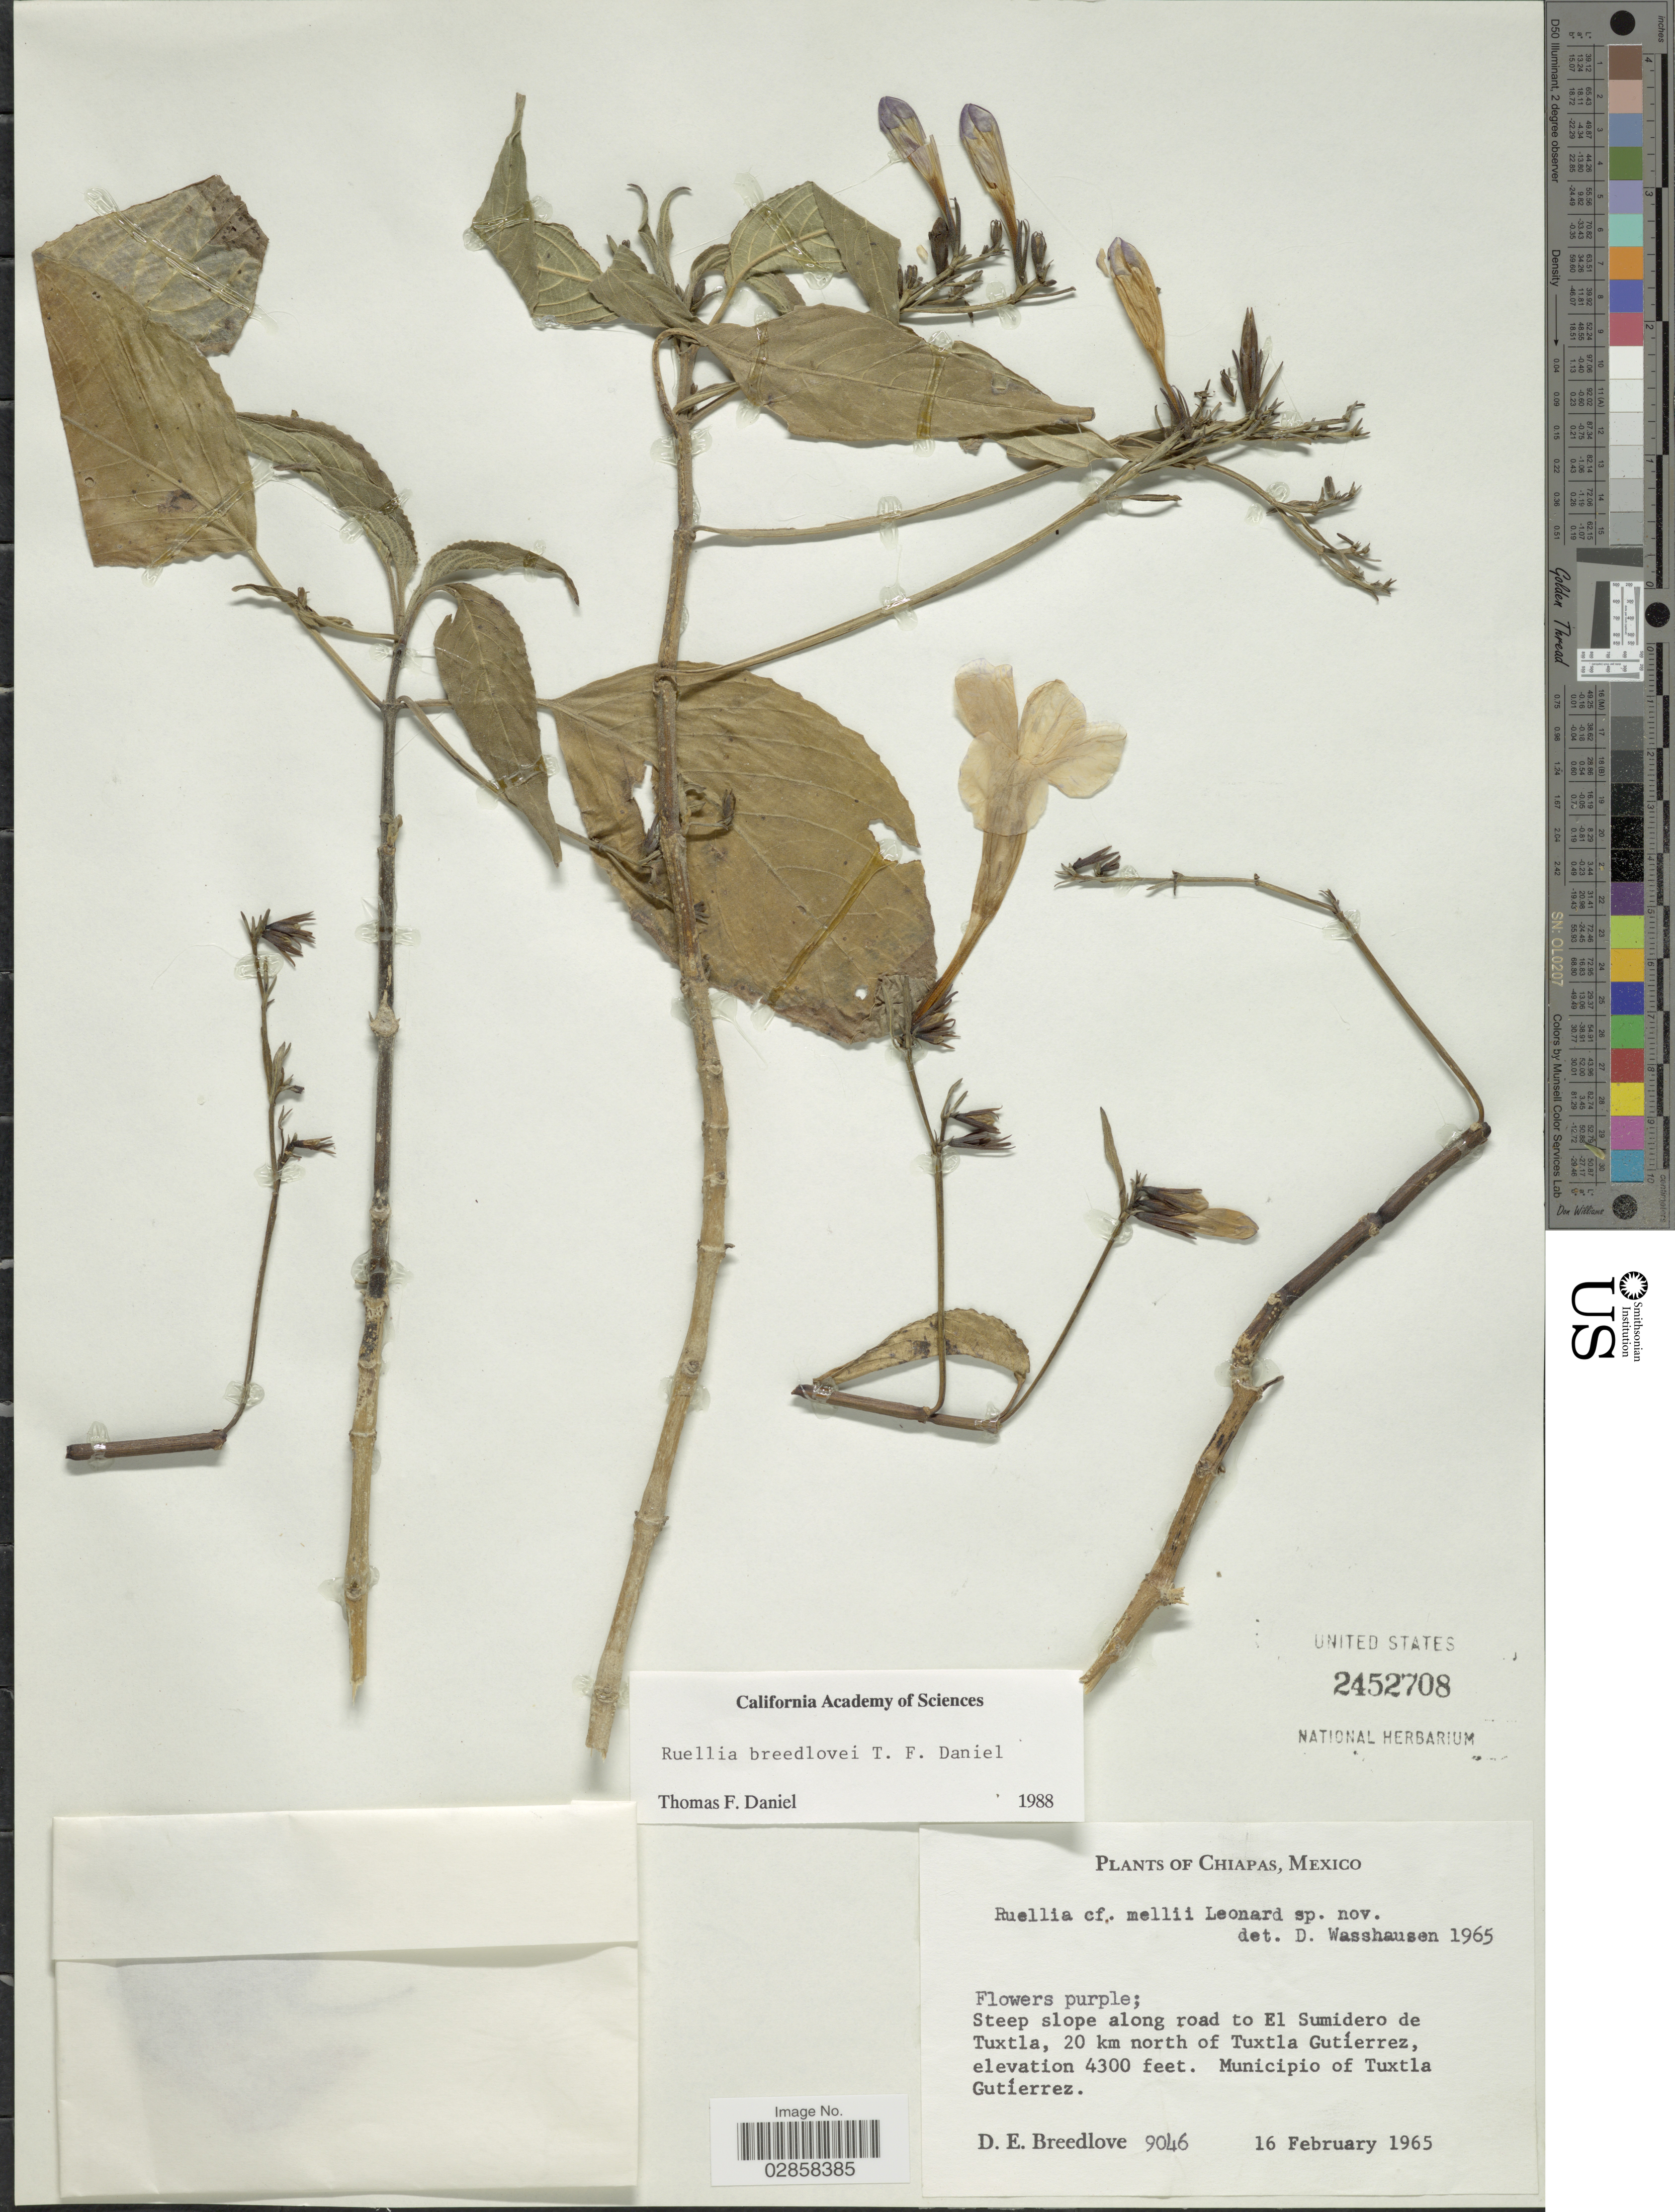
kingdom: Plantae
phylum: Tracheophyta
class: Magnoliopsida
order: Lamiales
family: Acanthaceae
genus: Ruellia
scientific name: Ruellia breedlovei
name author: T.F. Daniel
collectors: D. E. Breedlove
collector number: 9046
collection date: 1965-02-16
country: Mexico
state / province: Chiapas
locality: Steep slope along road to El Sumidero de Tuxtla, 20 km north of Tuxtla Gutierrez. Municipio of Tuxtla Gutierrez.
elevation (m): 1311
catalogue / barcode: US 2452708